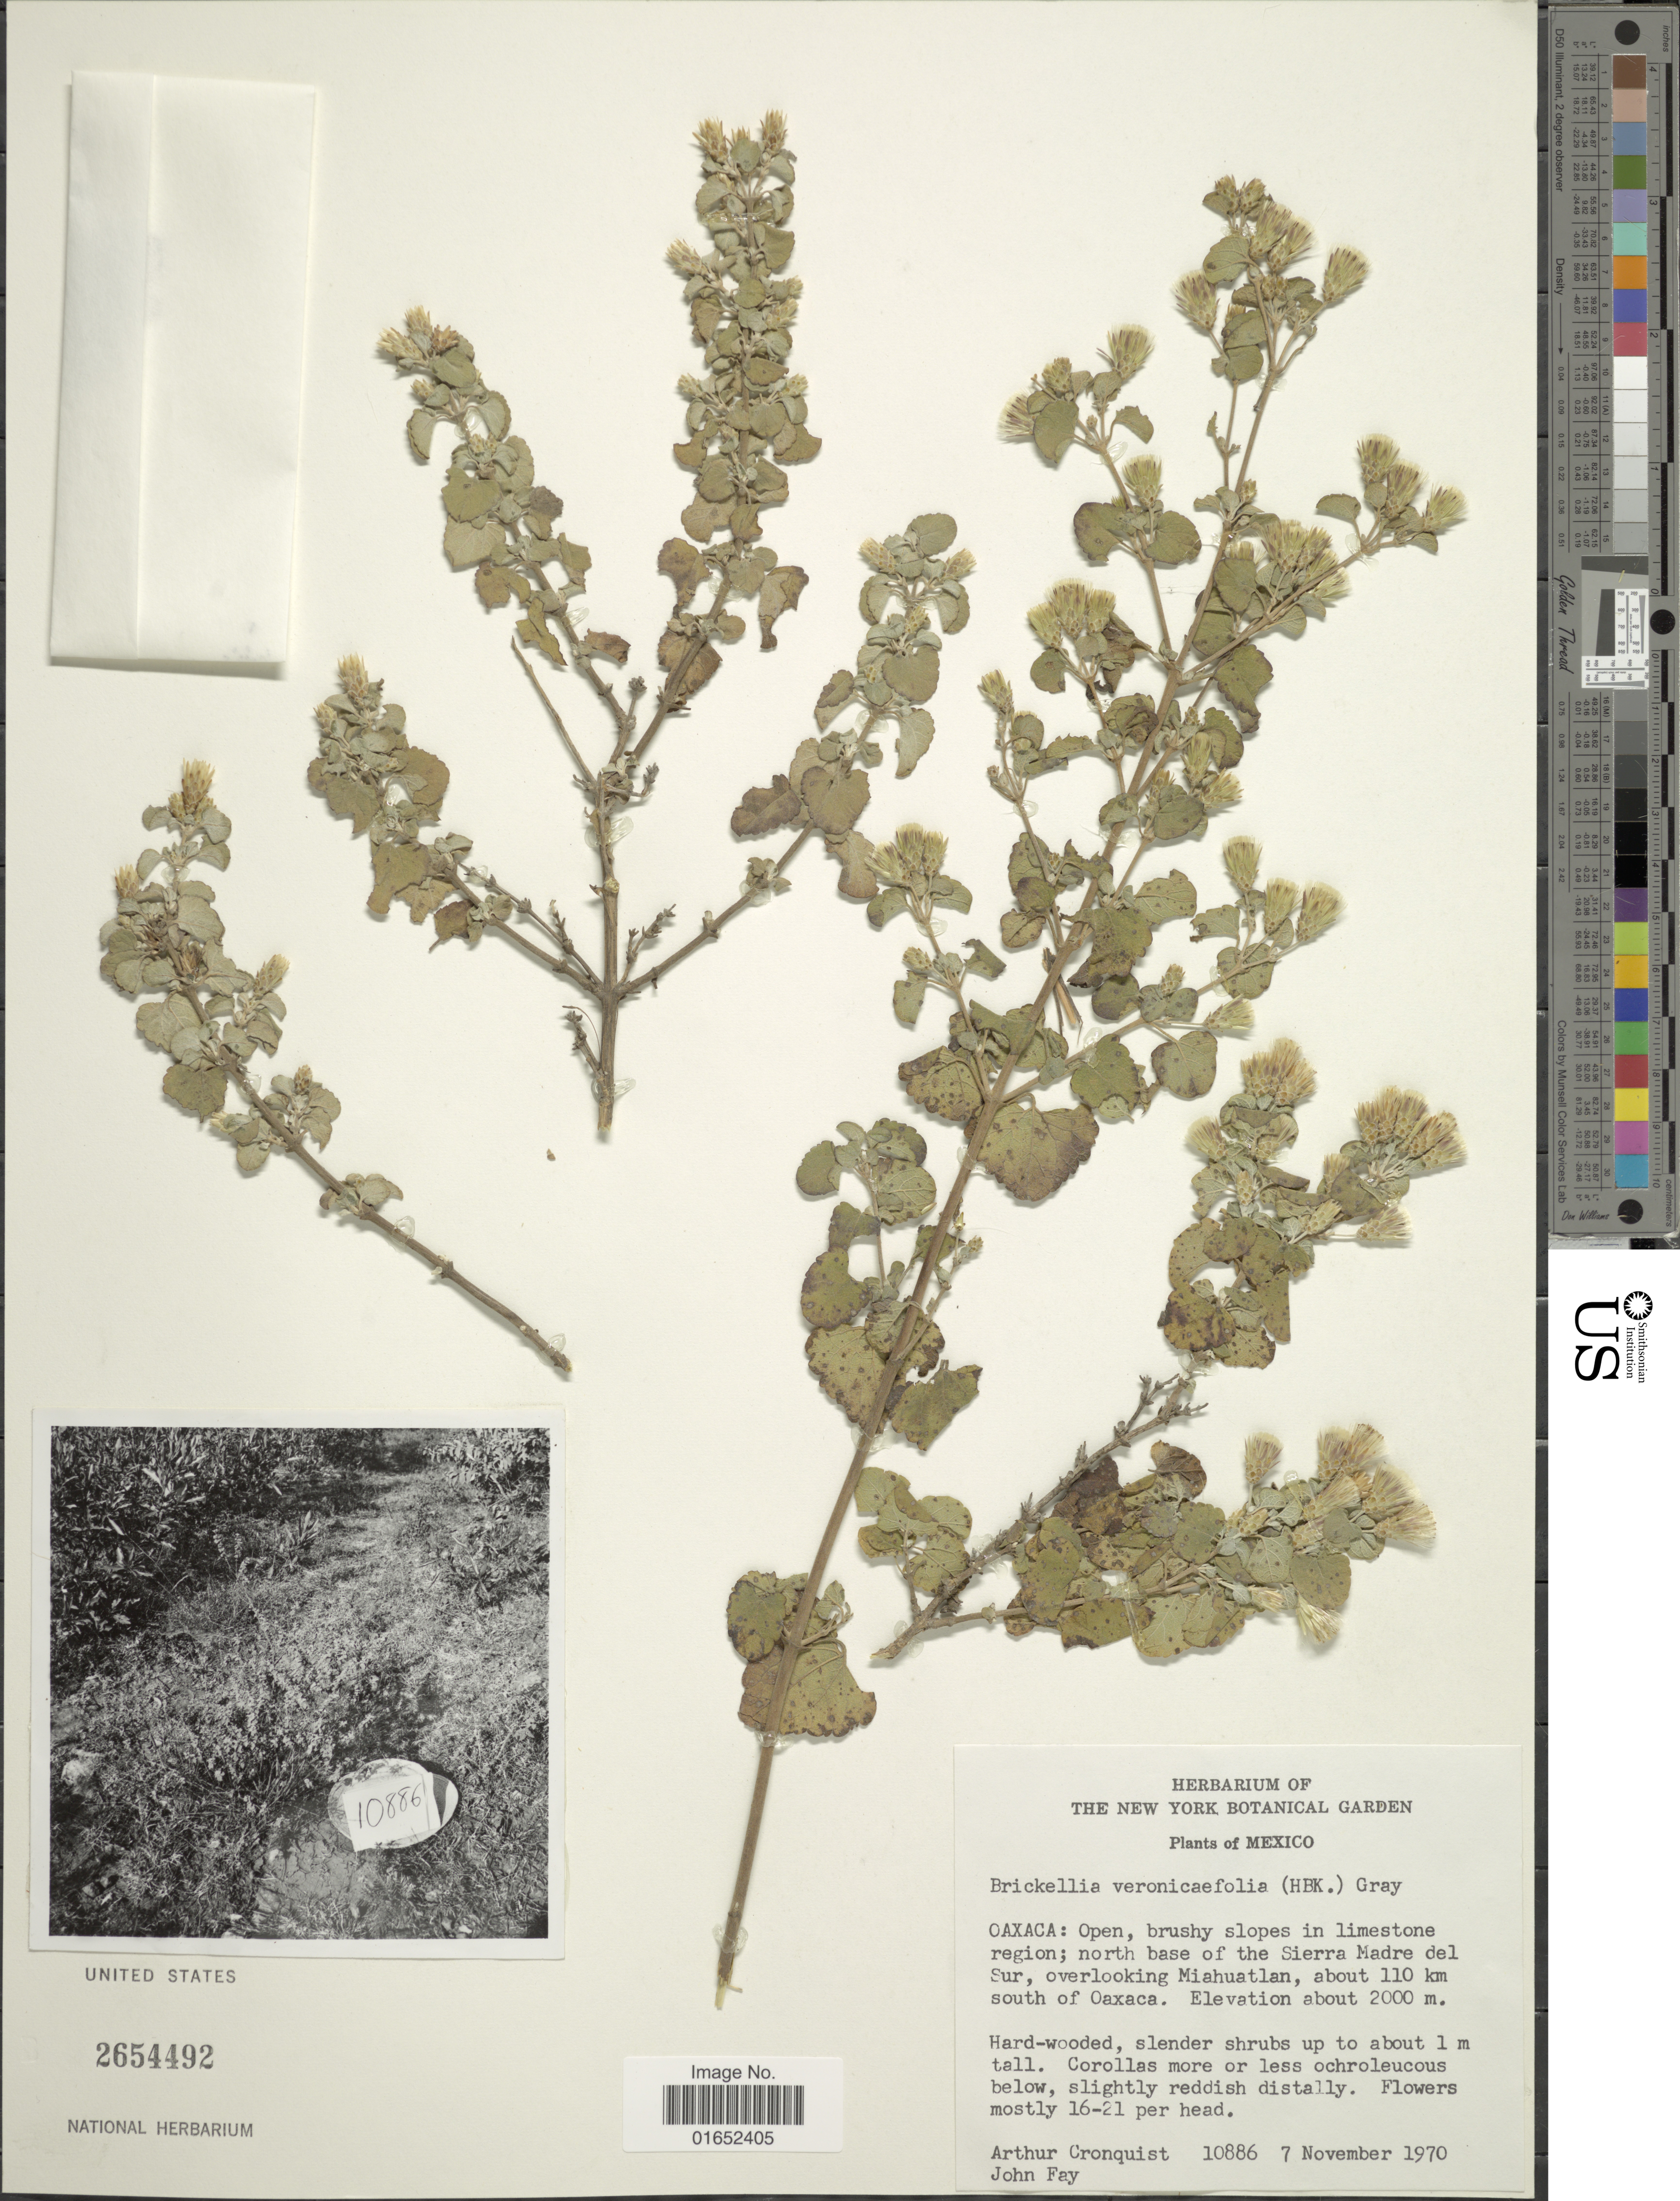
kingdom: Plantae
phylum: Tracheophyta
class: Magnoliopsida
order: Asterales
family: Asteraceae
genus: Brickellia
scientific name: Brickellia veronicaefolia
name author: (Kunth) A. Gray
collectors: A. J. Cronquist & J. M. Fay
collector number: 10886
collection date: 1970-11-07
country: Mexico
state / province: Oaxaca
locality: Open, brushys slopes in limestone region; north base of the Sierra Madre del Sur, overlooking Miahuatlan, about 110 km south of Oaxaca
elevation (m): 2000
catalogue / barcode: US 2654492